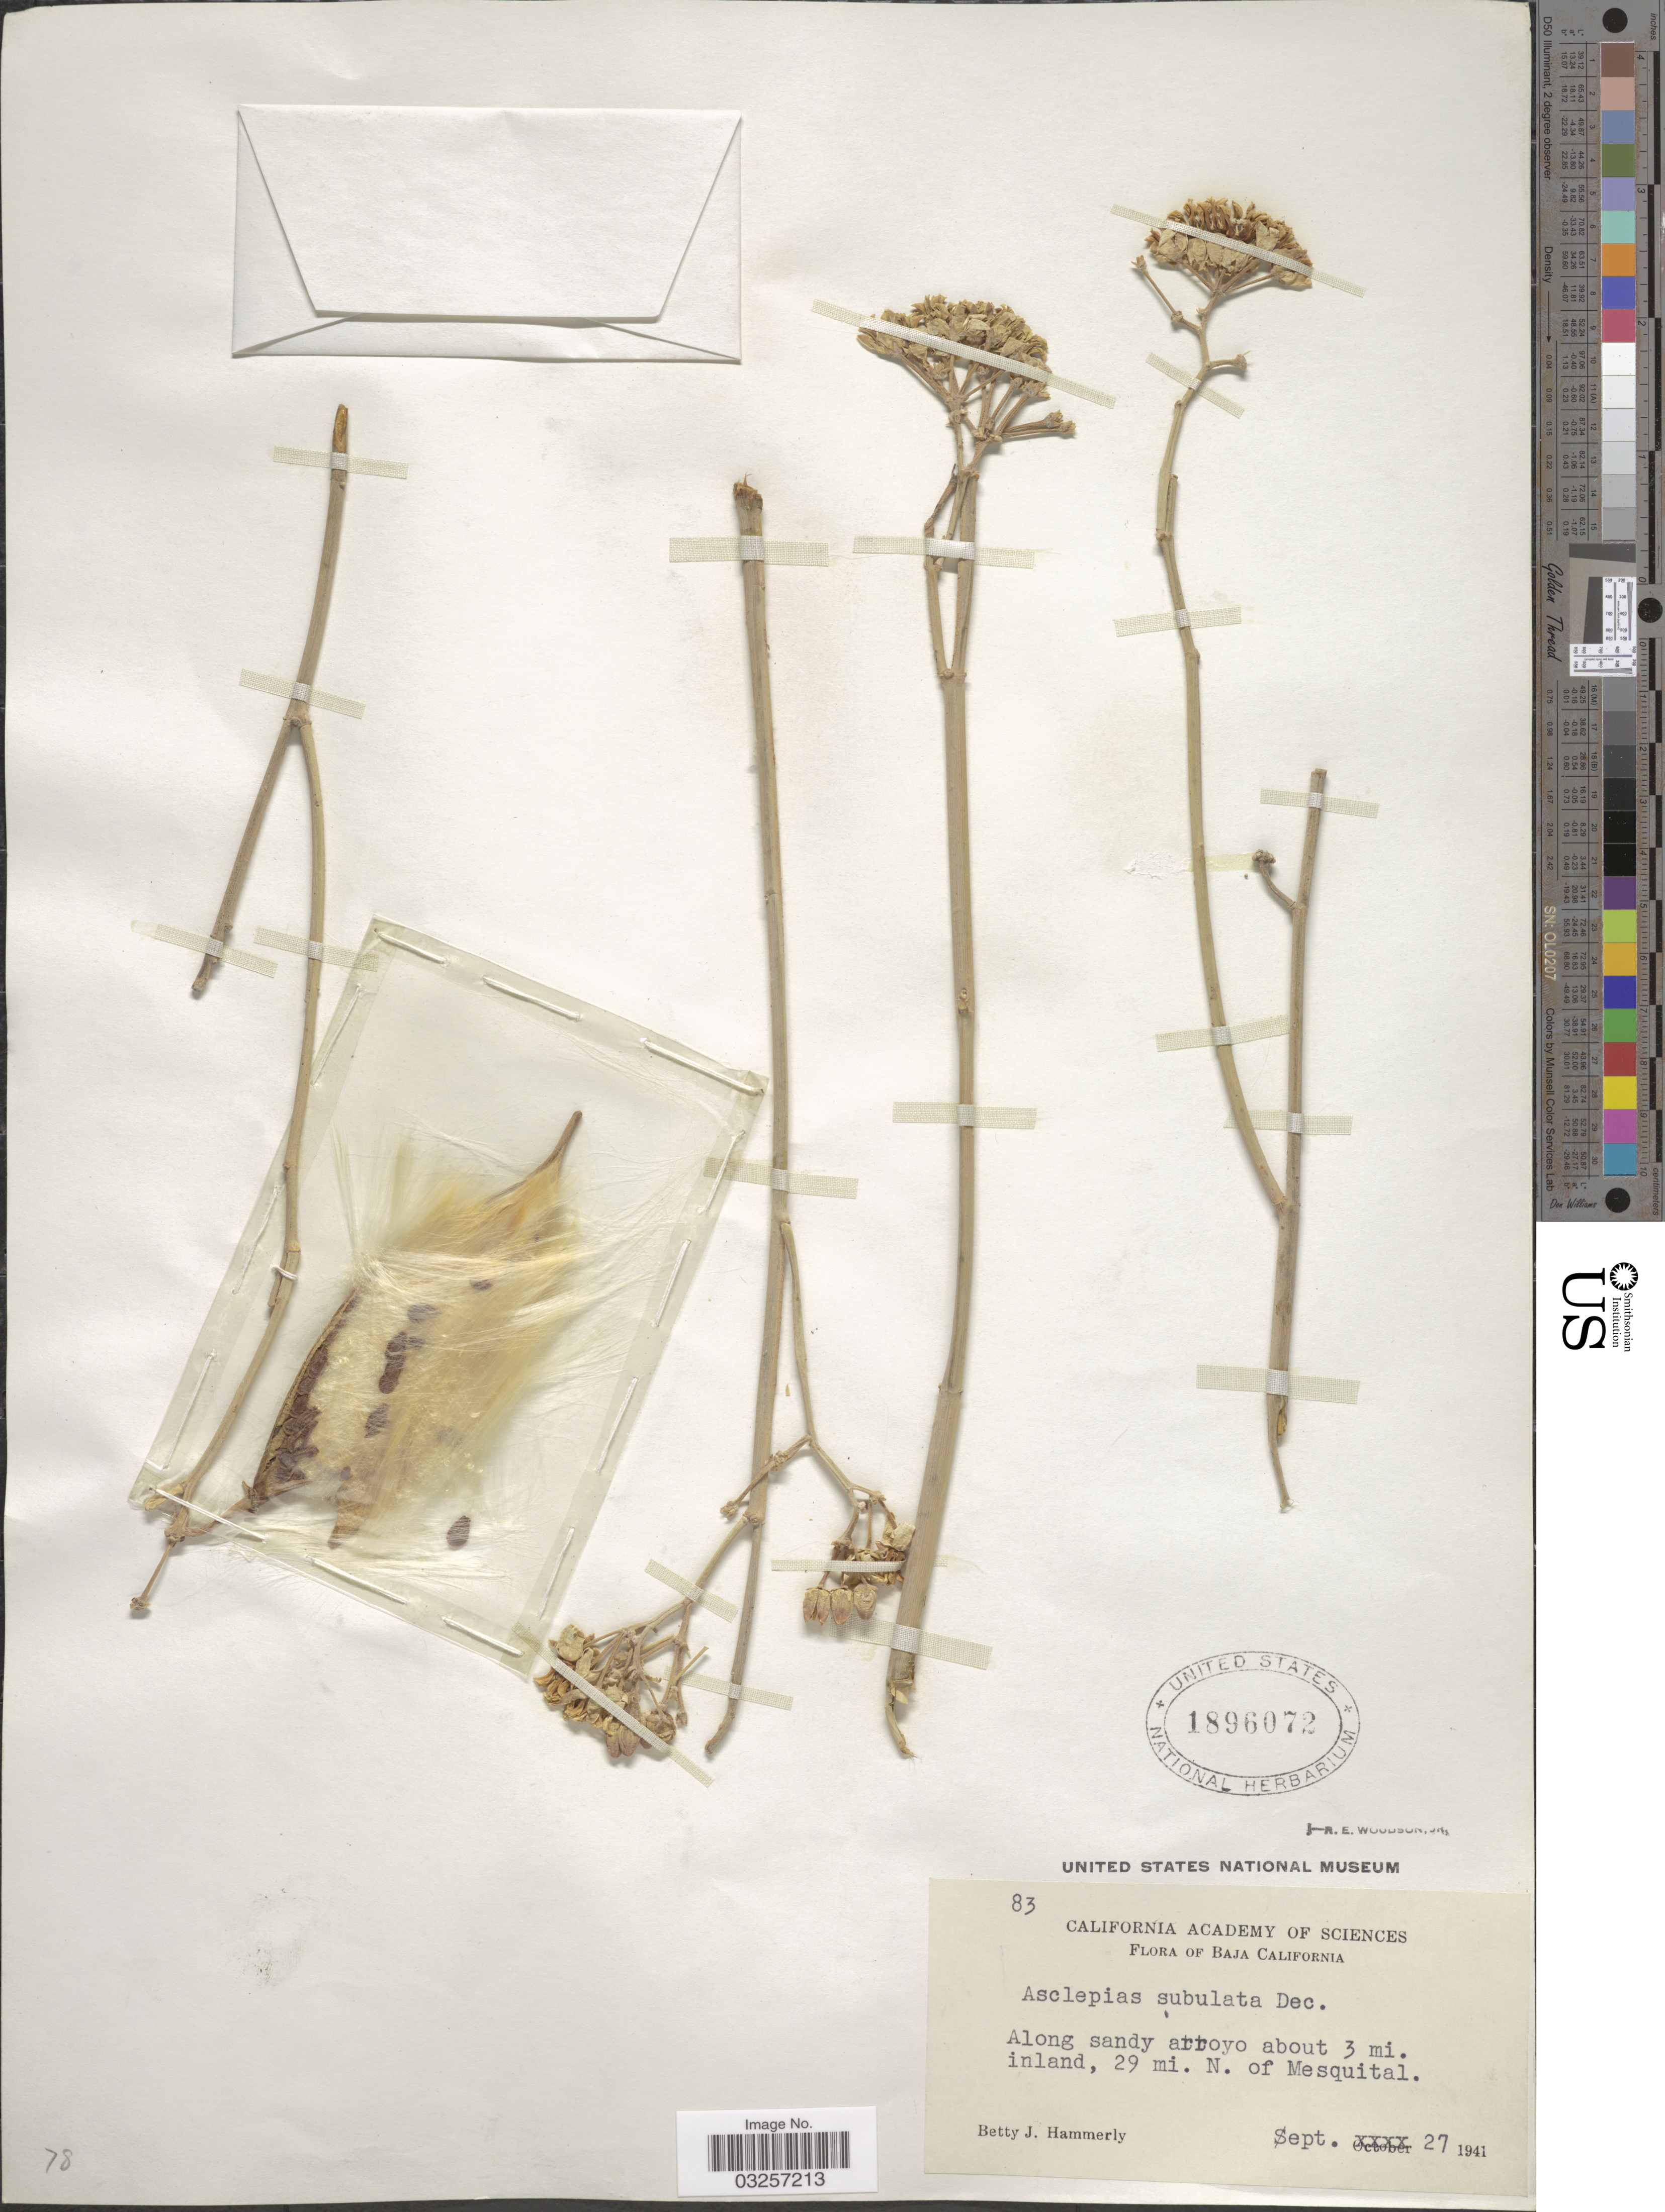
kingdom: Plantae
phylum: Tracheophyta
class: Magnoliopsida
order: Gentianales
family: Apocynaceae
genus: Asclepias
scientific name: Asclepias subulata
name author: Decne.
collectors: B. J. Hammerly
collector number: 83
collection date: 1941-09-27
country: Mexico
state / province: Baja California Sur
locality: Along sandy arroyo about 3 mi. inland, 29 mi. N. of Mesquital.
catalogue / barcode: US 1896072